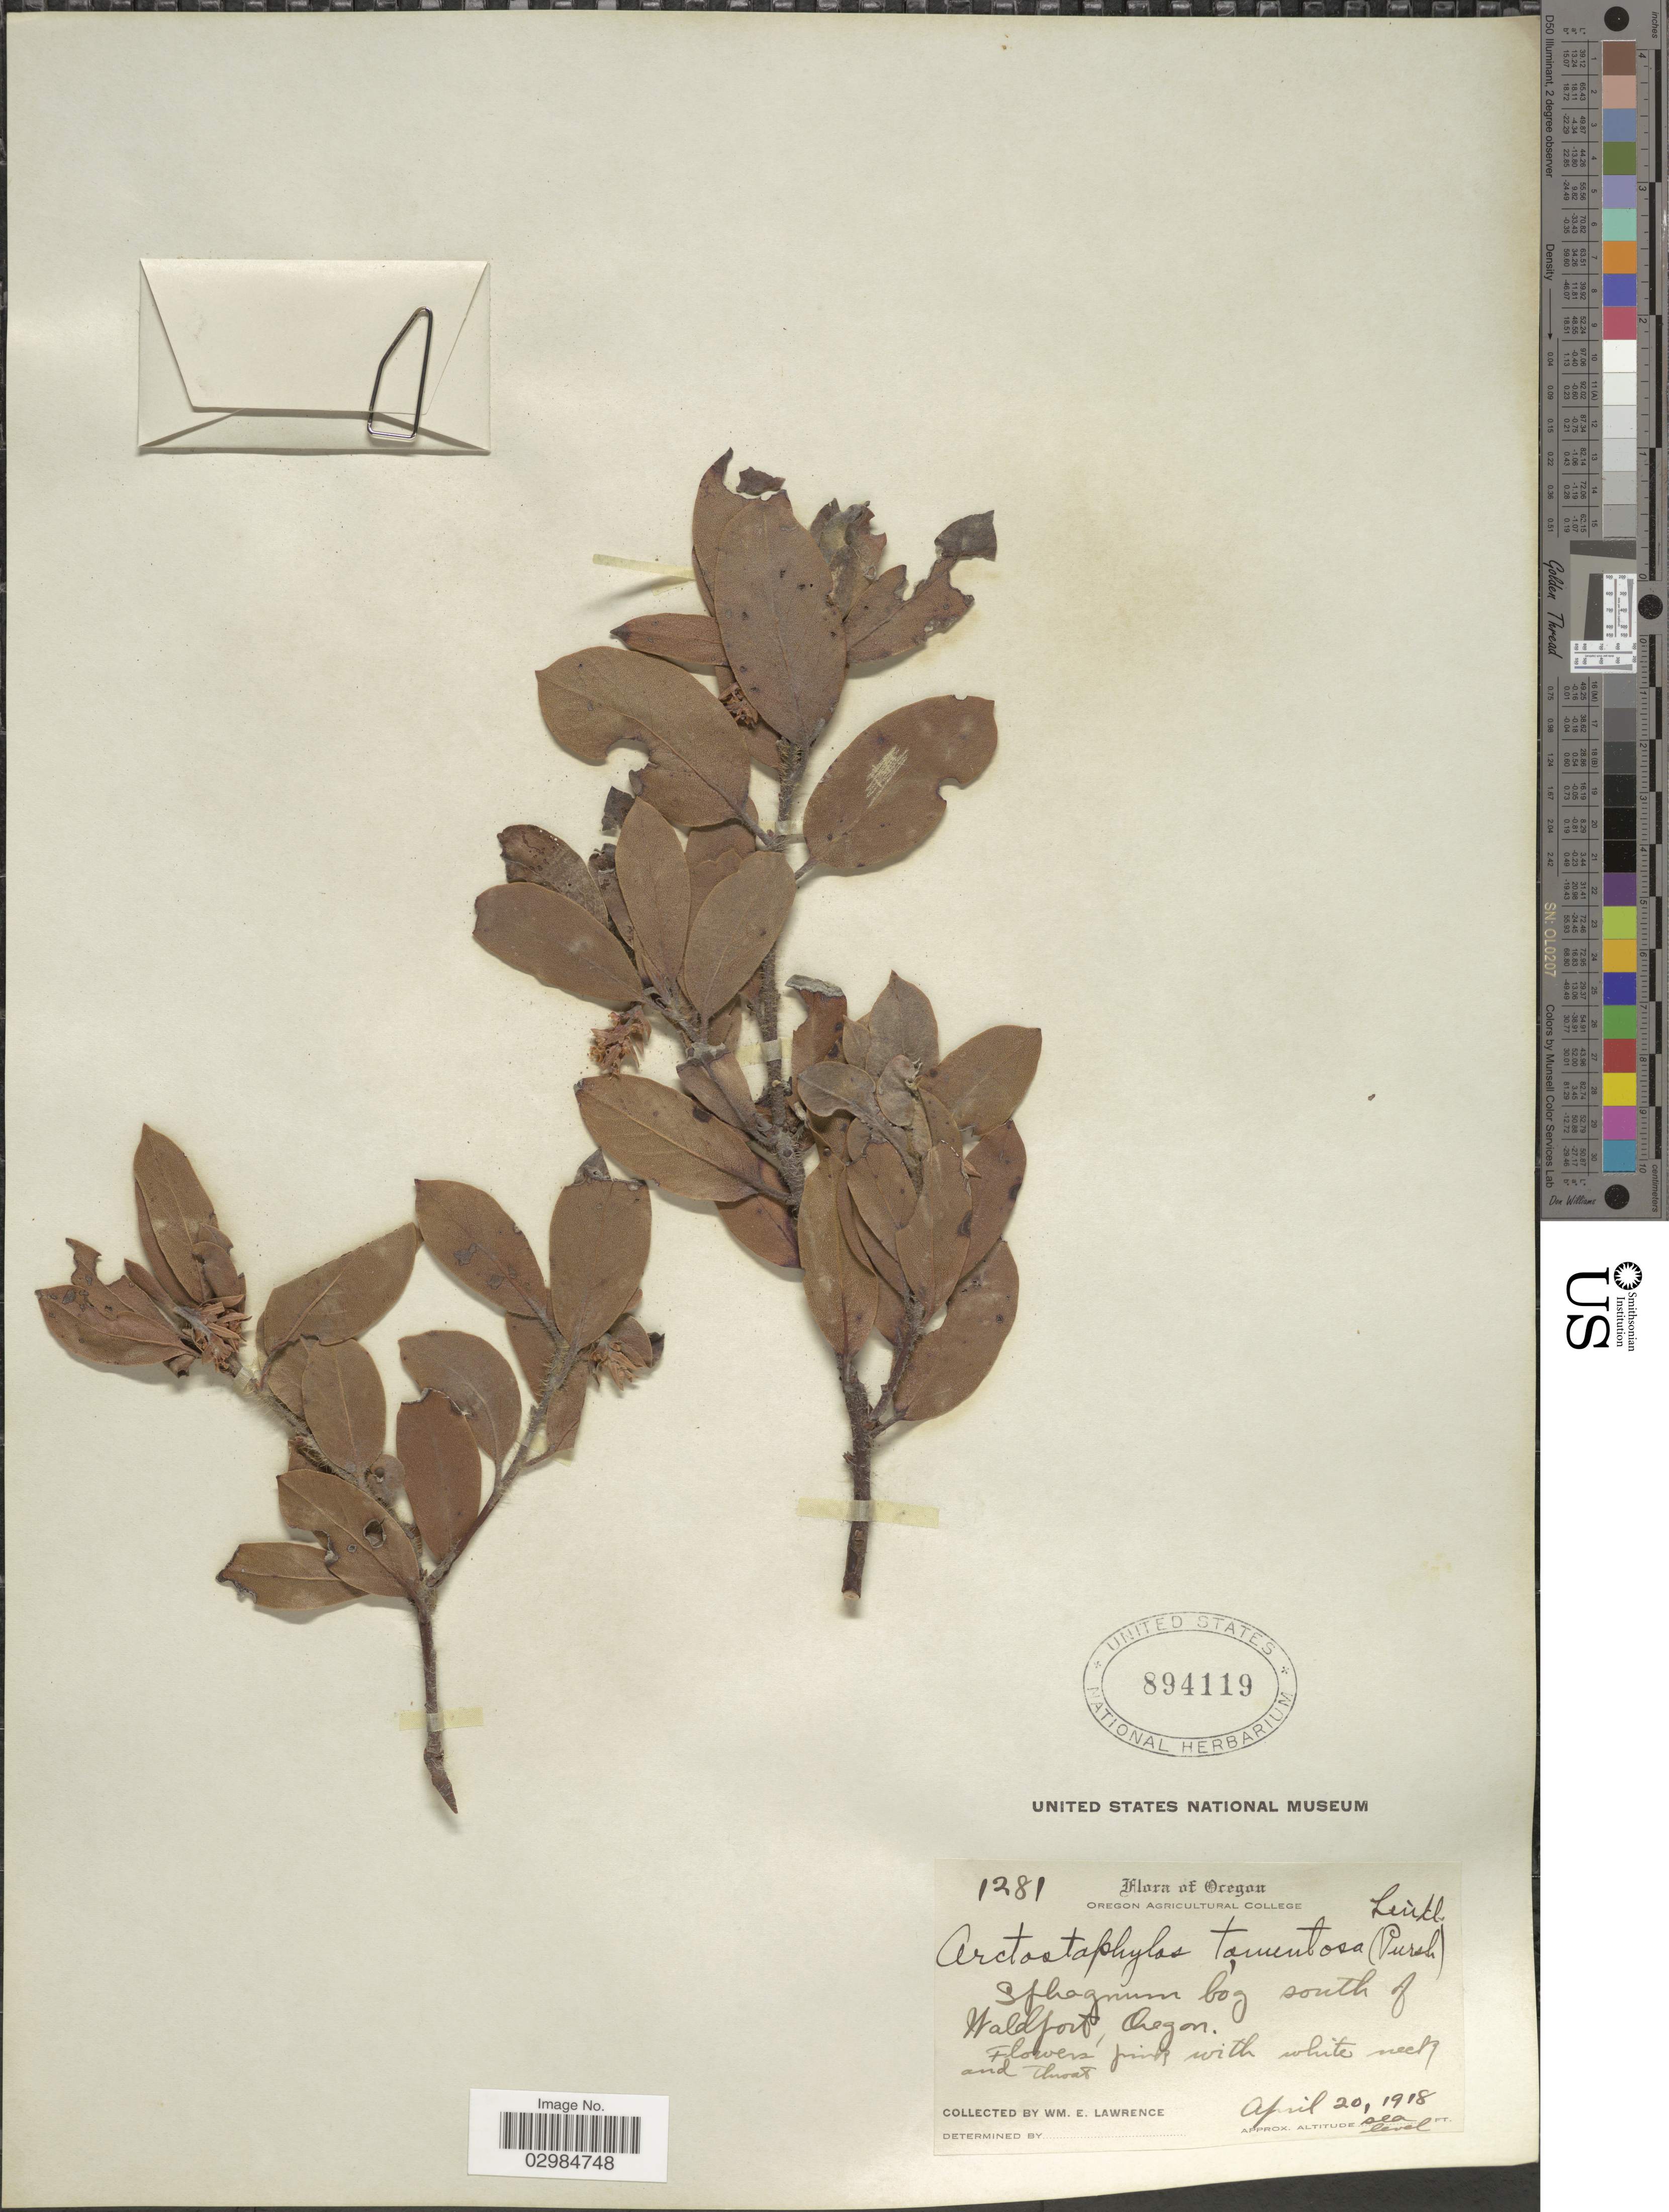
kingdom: Plantae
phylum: Tracheophyta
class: Magnoliopsida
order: Ericales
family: Ericaceae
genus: Arctostaphylos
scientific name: Arctostaphylos tomentosa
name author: (Pursh) Lindl.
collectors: W. Lawrence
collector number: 1281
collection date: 1918-04-20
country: United States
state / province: Oregon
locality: Sphagnum bog south of Waldport.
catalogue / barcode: US 894119